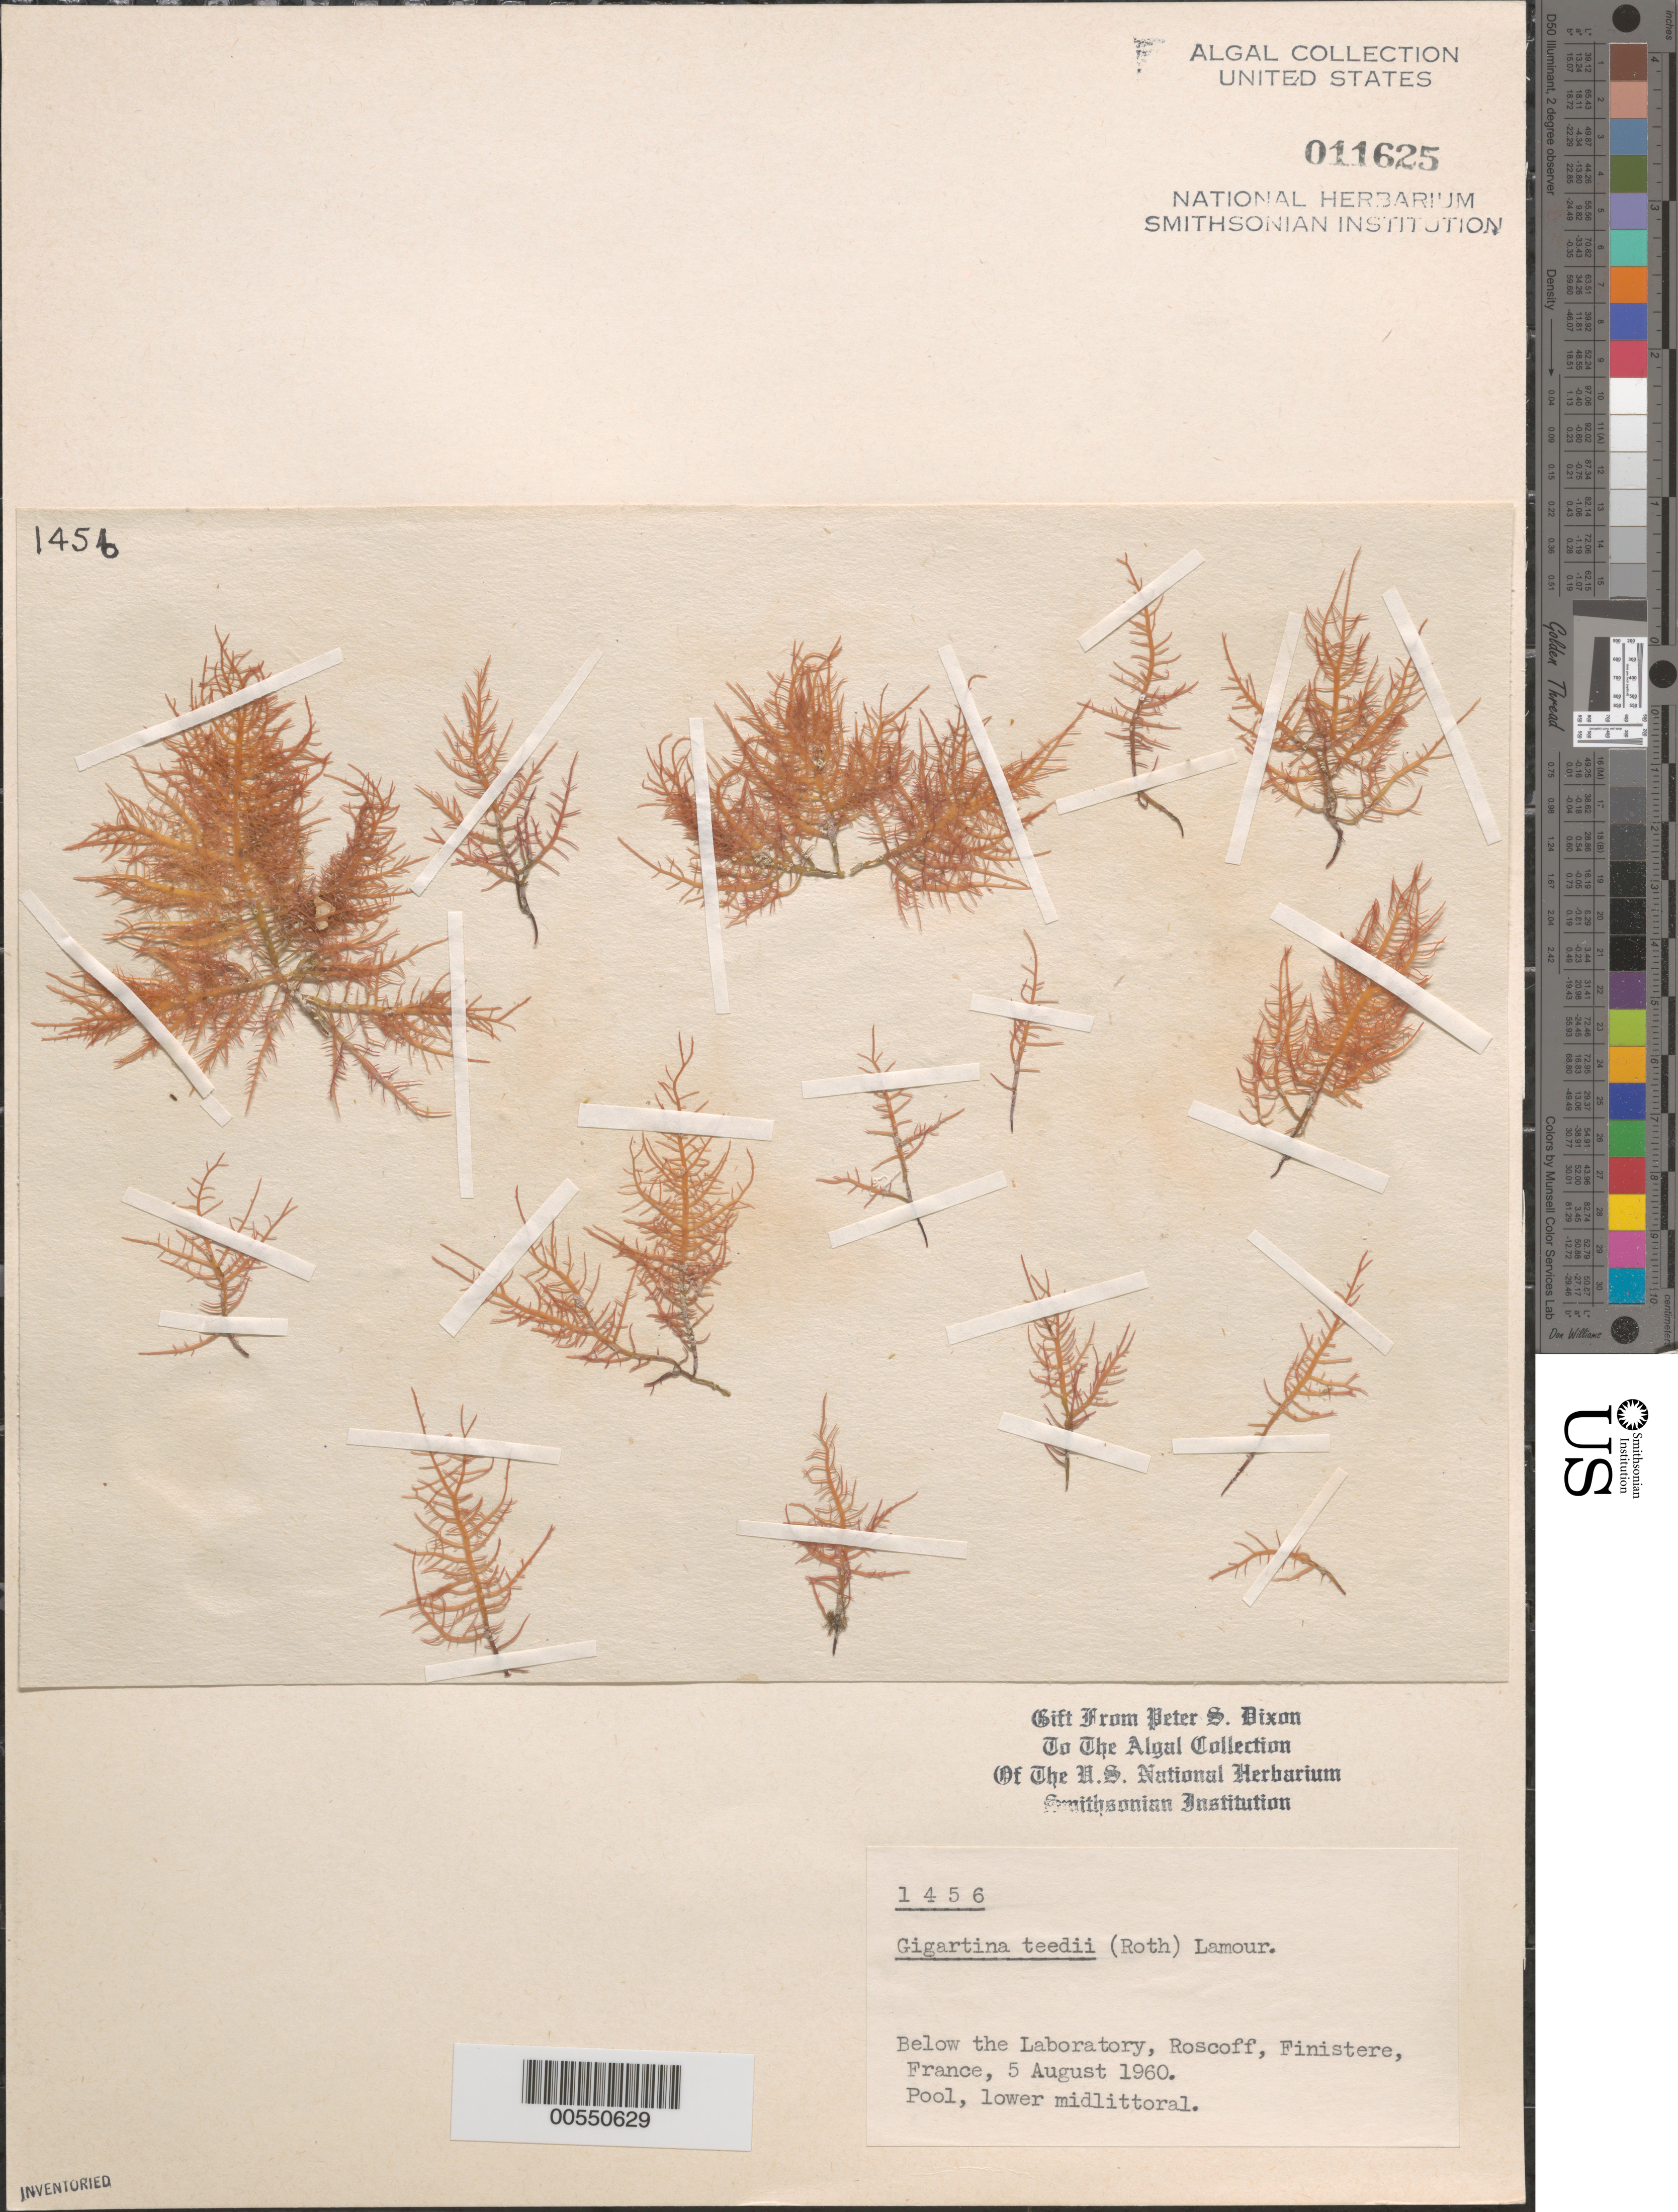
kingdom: Plantae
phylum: Rhodophyta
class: Florideophyceae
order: Gigartinales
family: Gigartinaceae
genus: Chondracanthus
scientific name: Chondracanthus teedei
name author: (Mert. in Roth) Kütz.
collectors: P. S. Dixon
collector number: PSD 1456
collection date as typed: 05 Aug 1960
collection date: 1960-08-05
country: France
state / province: Bretagne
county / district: Finistère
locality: Roscoff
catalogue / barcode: US 11625